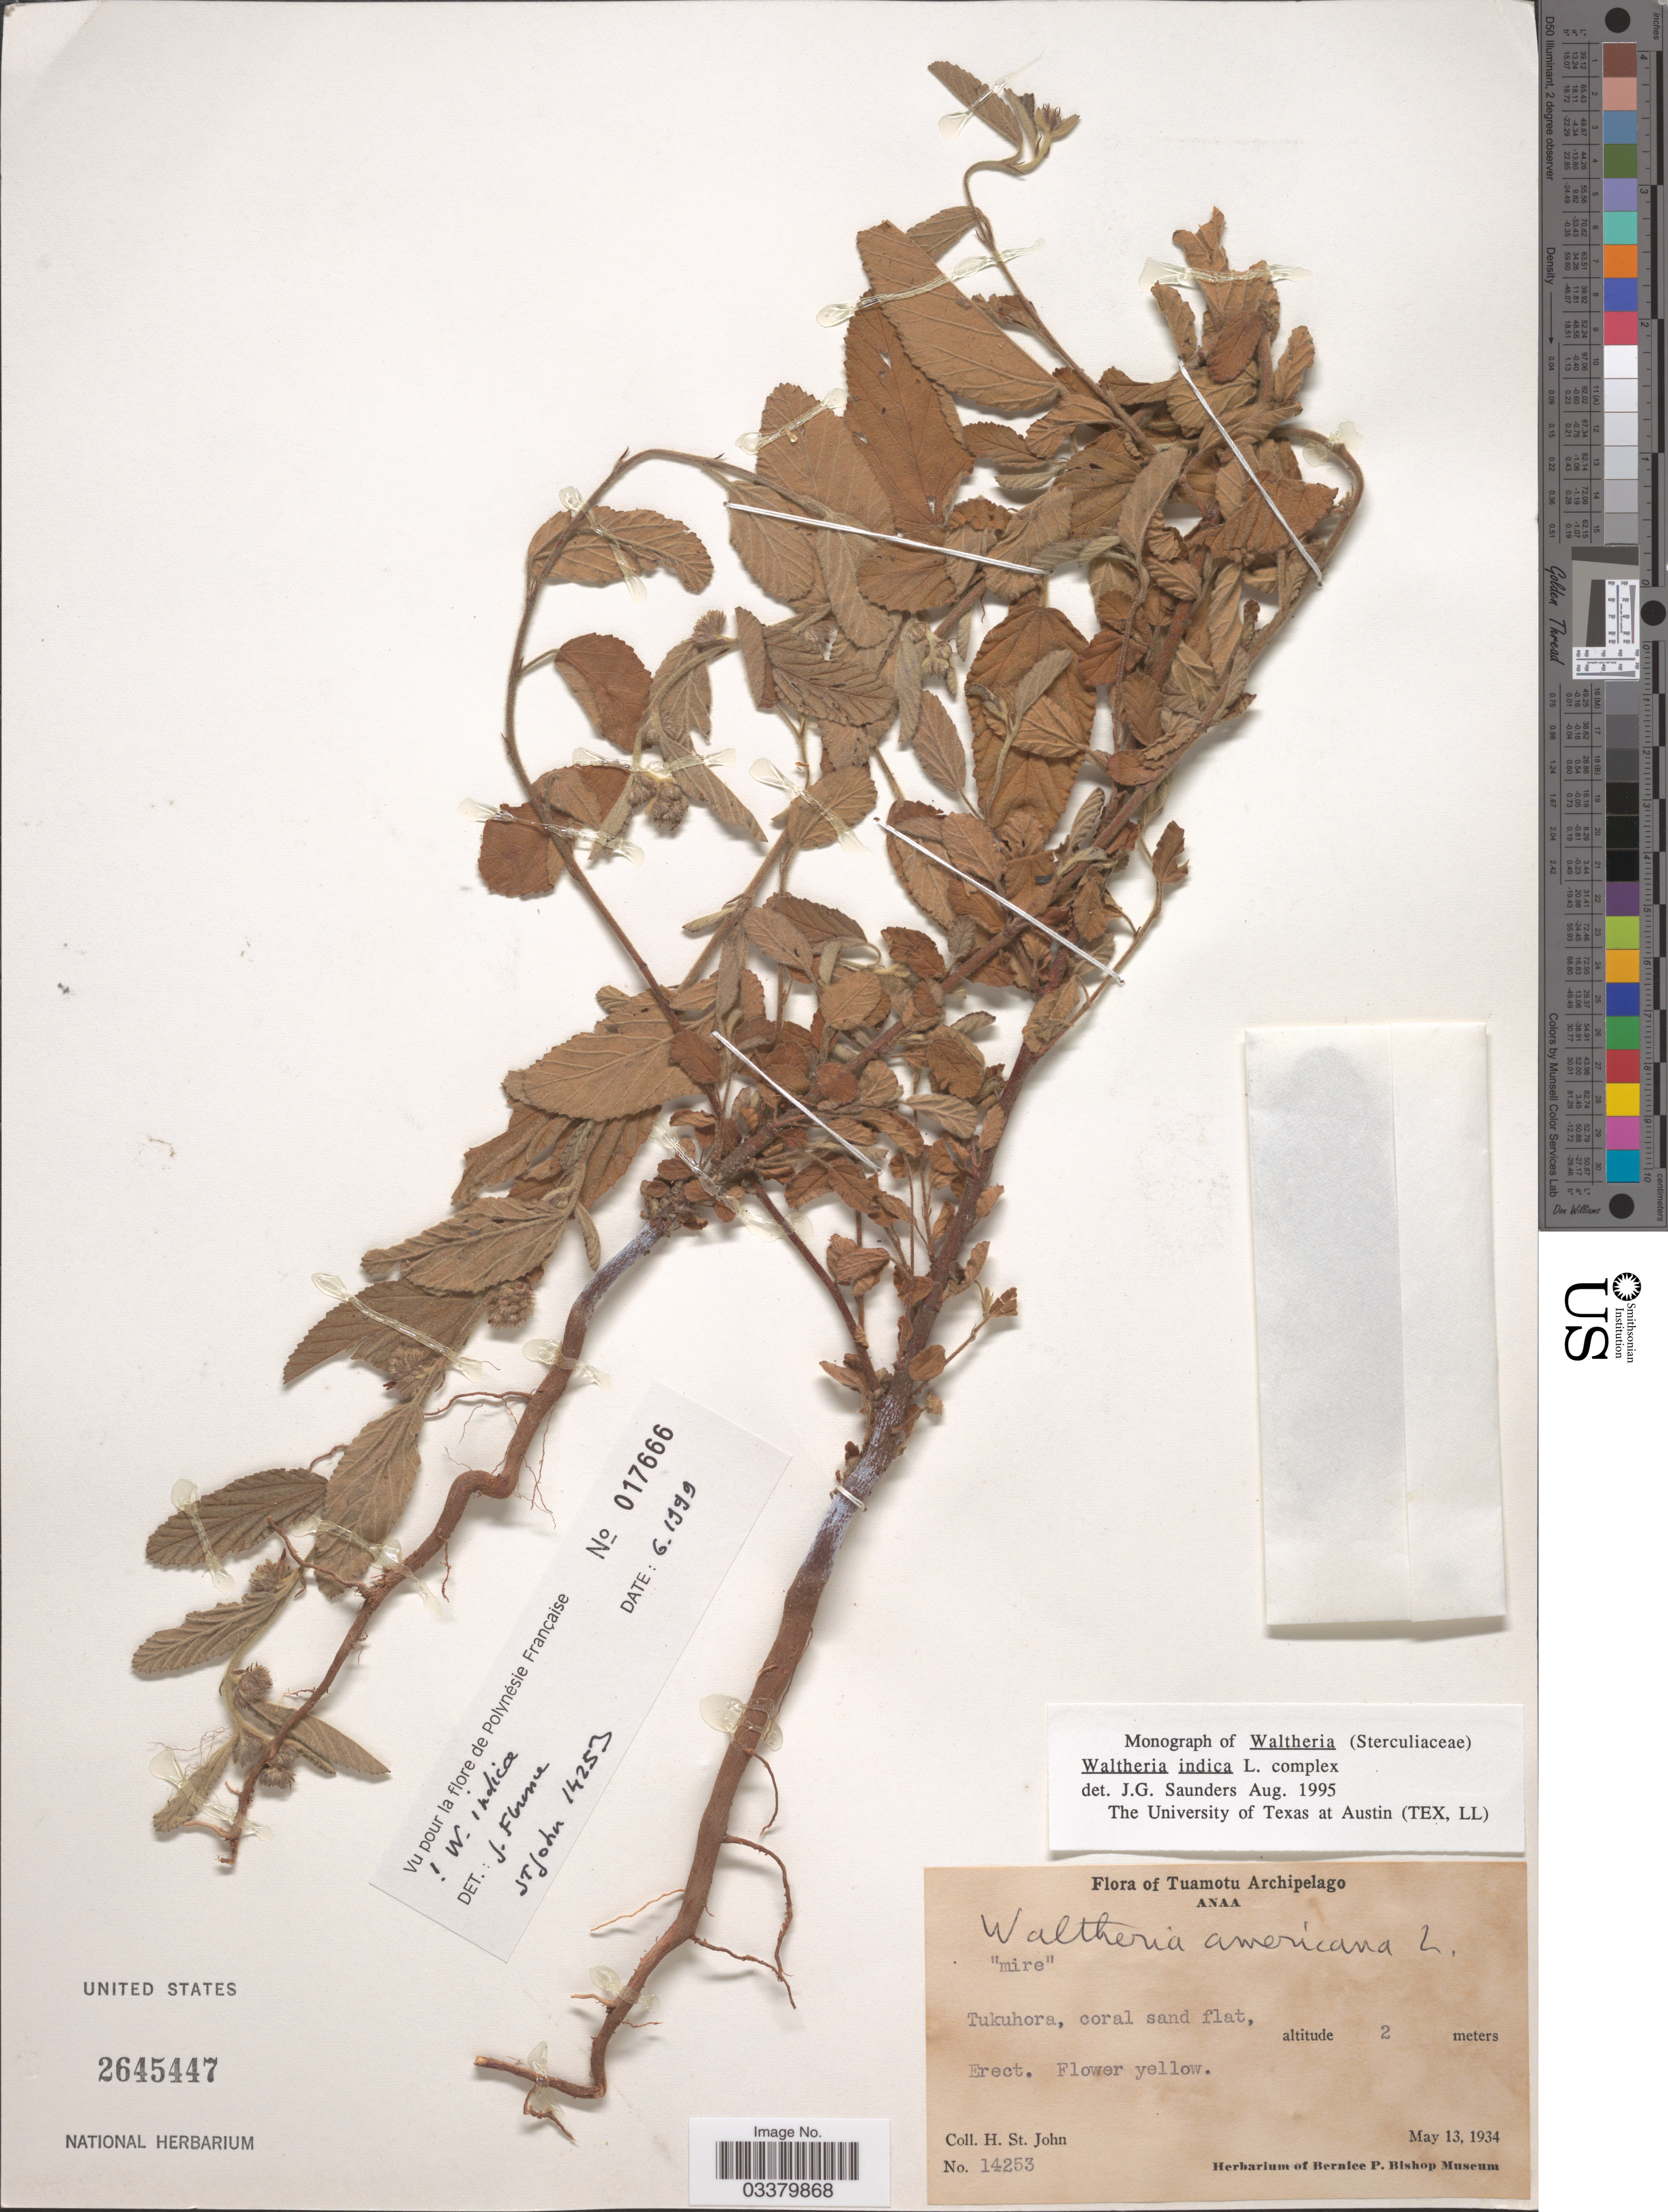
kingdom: Plantae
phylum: Tracheophyta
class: Magnoliopsida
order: Malvales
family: Malvaceae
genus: Waltheria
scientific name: Waltheria indica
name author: L.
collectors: H. St. John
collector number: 14253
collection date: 1934-05-13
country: French Polynesia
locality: Tuamotu Archipelago, Anaa, Tukuhora, coral sand flat.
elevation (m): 2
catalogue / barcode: US 2645447